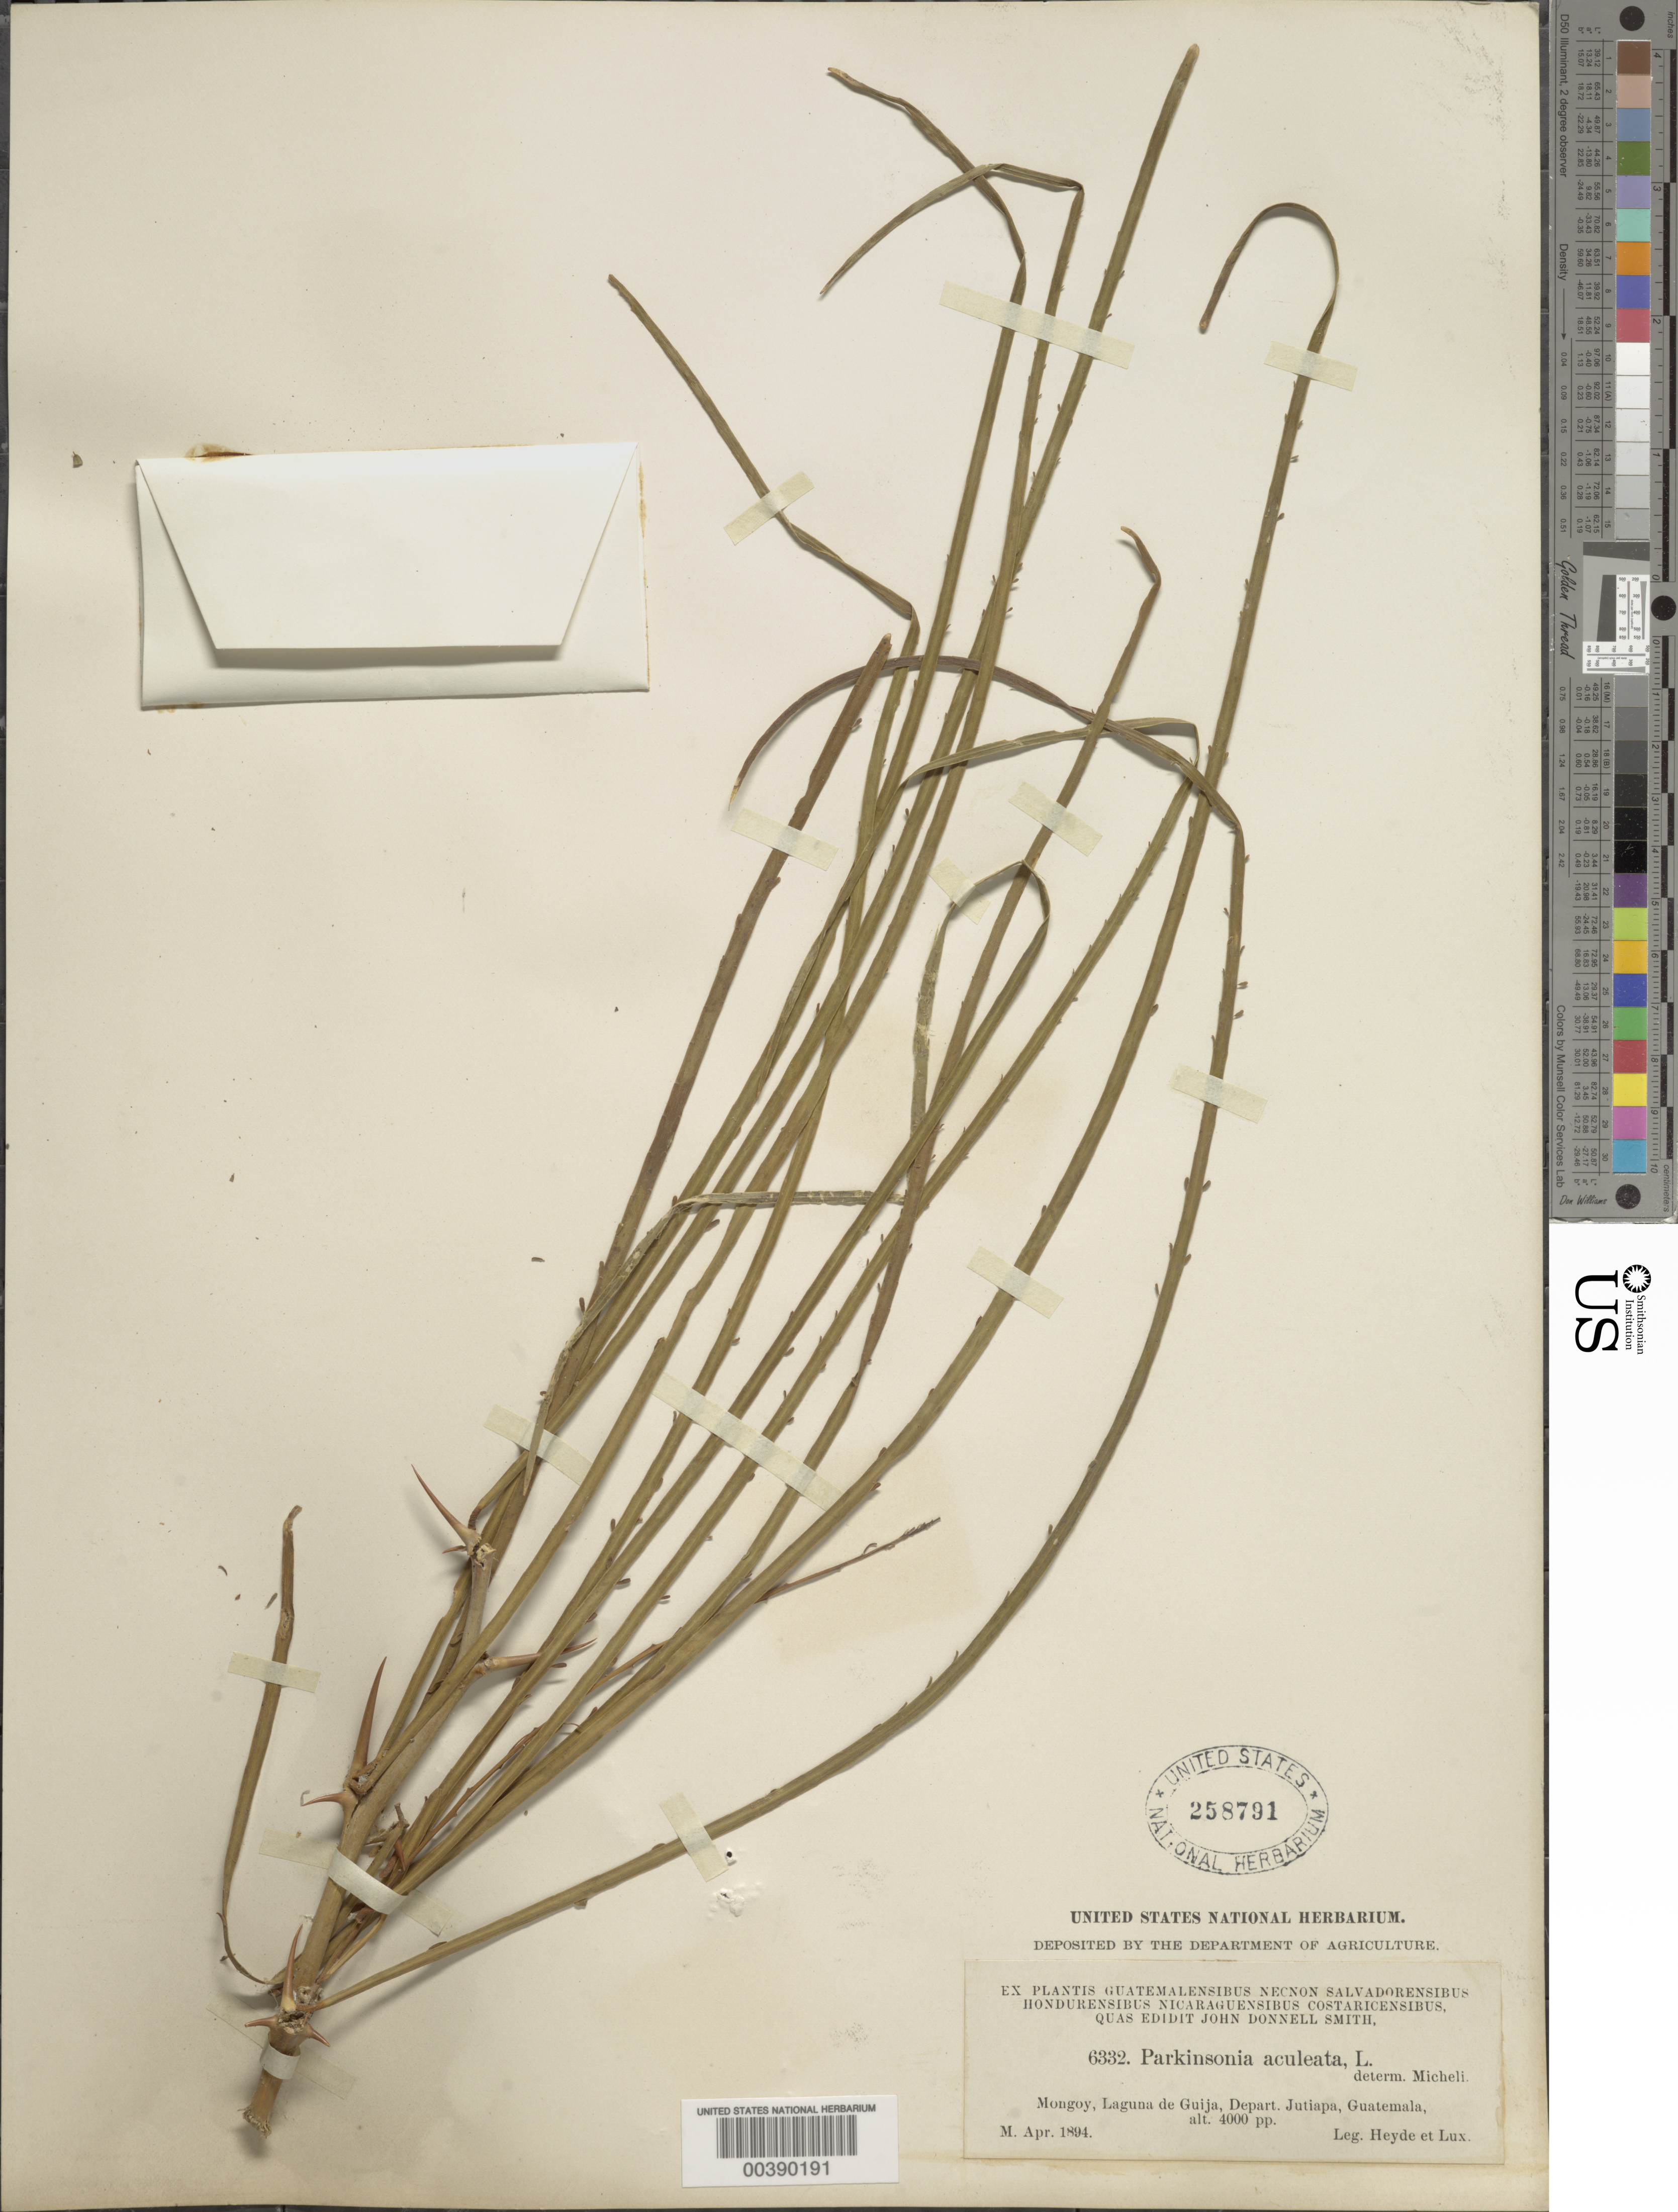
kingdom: Plantae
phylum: Tracheophyta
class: Magnoliopsida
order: Fabales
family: Fabaceae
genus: Parkinsonia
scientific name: Parkinsonia aculeata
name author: L.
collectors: E. T. Heyde & E. Lux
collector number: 6332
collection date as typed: Apr 1894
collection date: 1894-04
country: Guatemala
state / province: Jutiapa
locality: Mongoy, Laguna de Guija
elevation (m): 1219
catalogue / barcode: US 258791